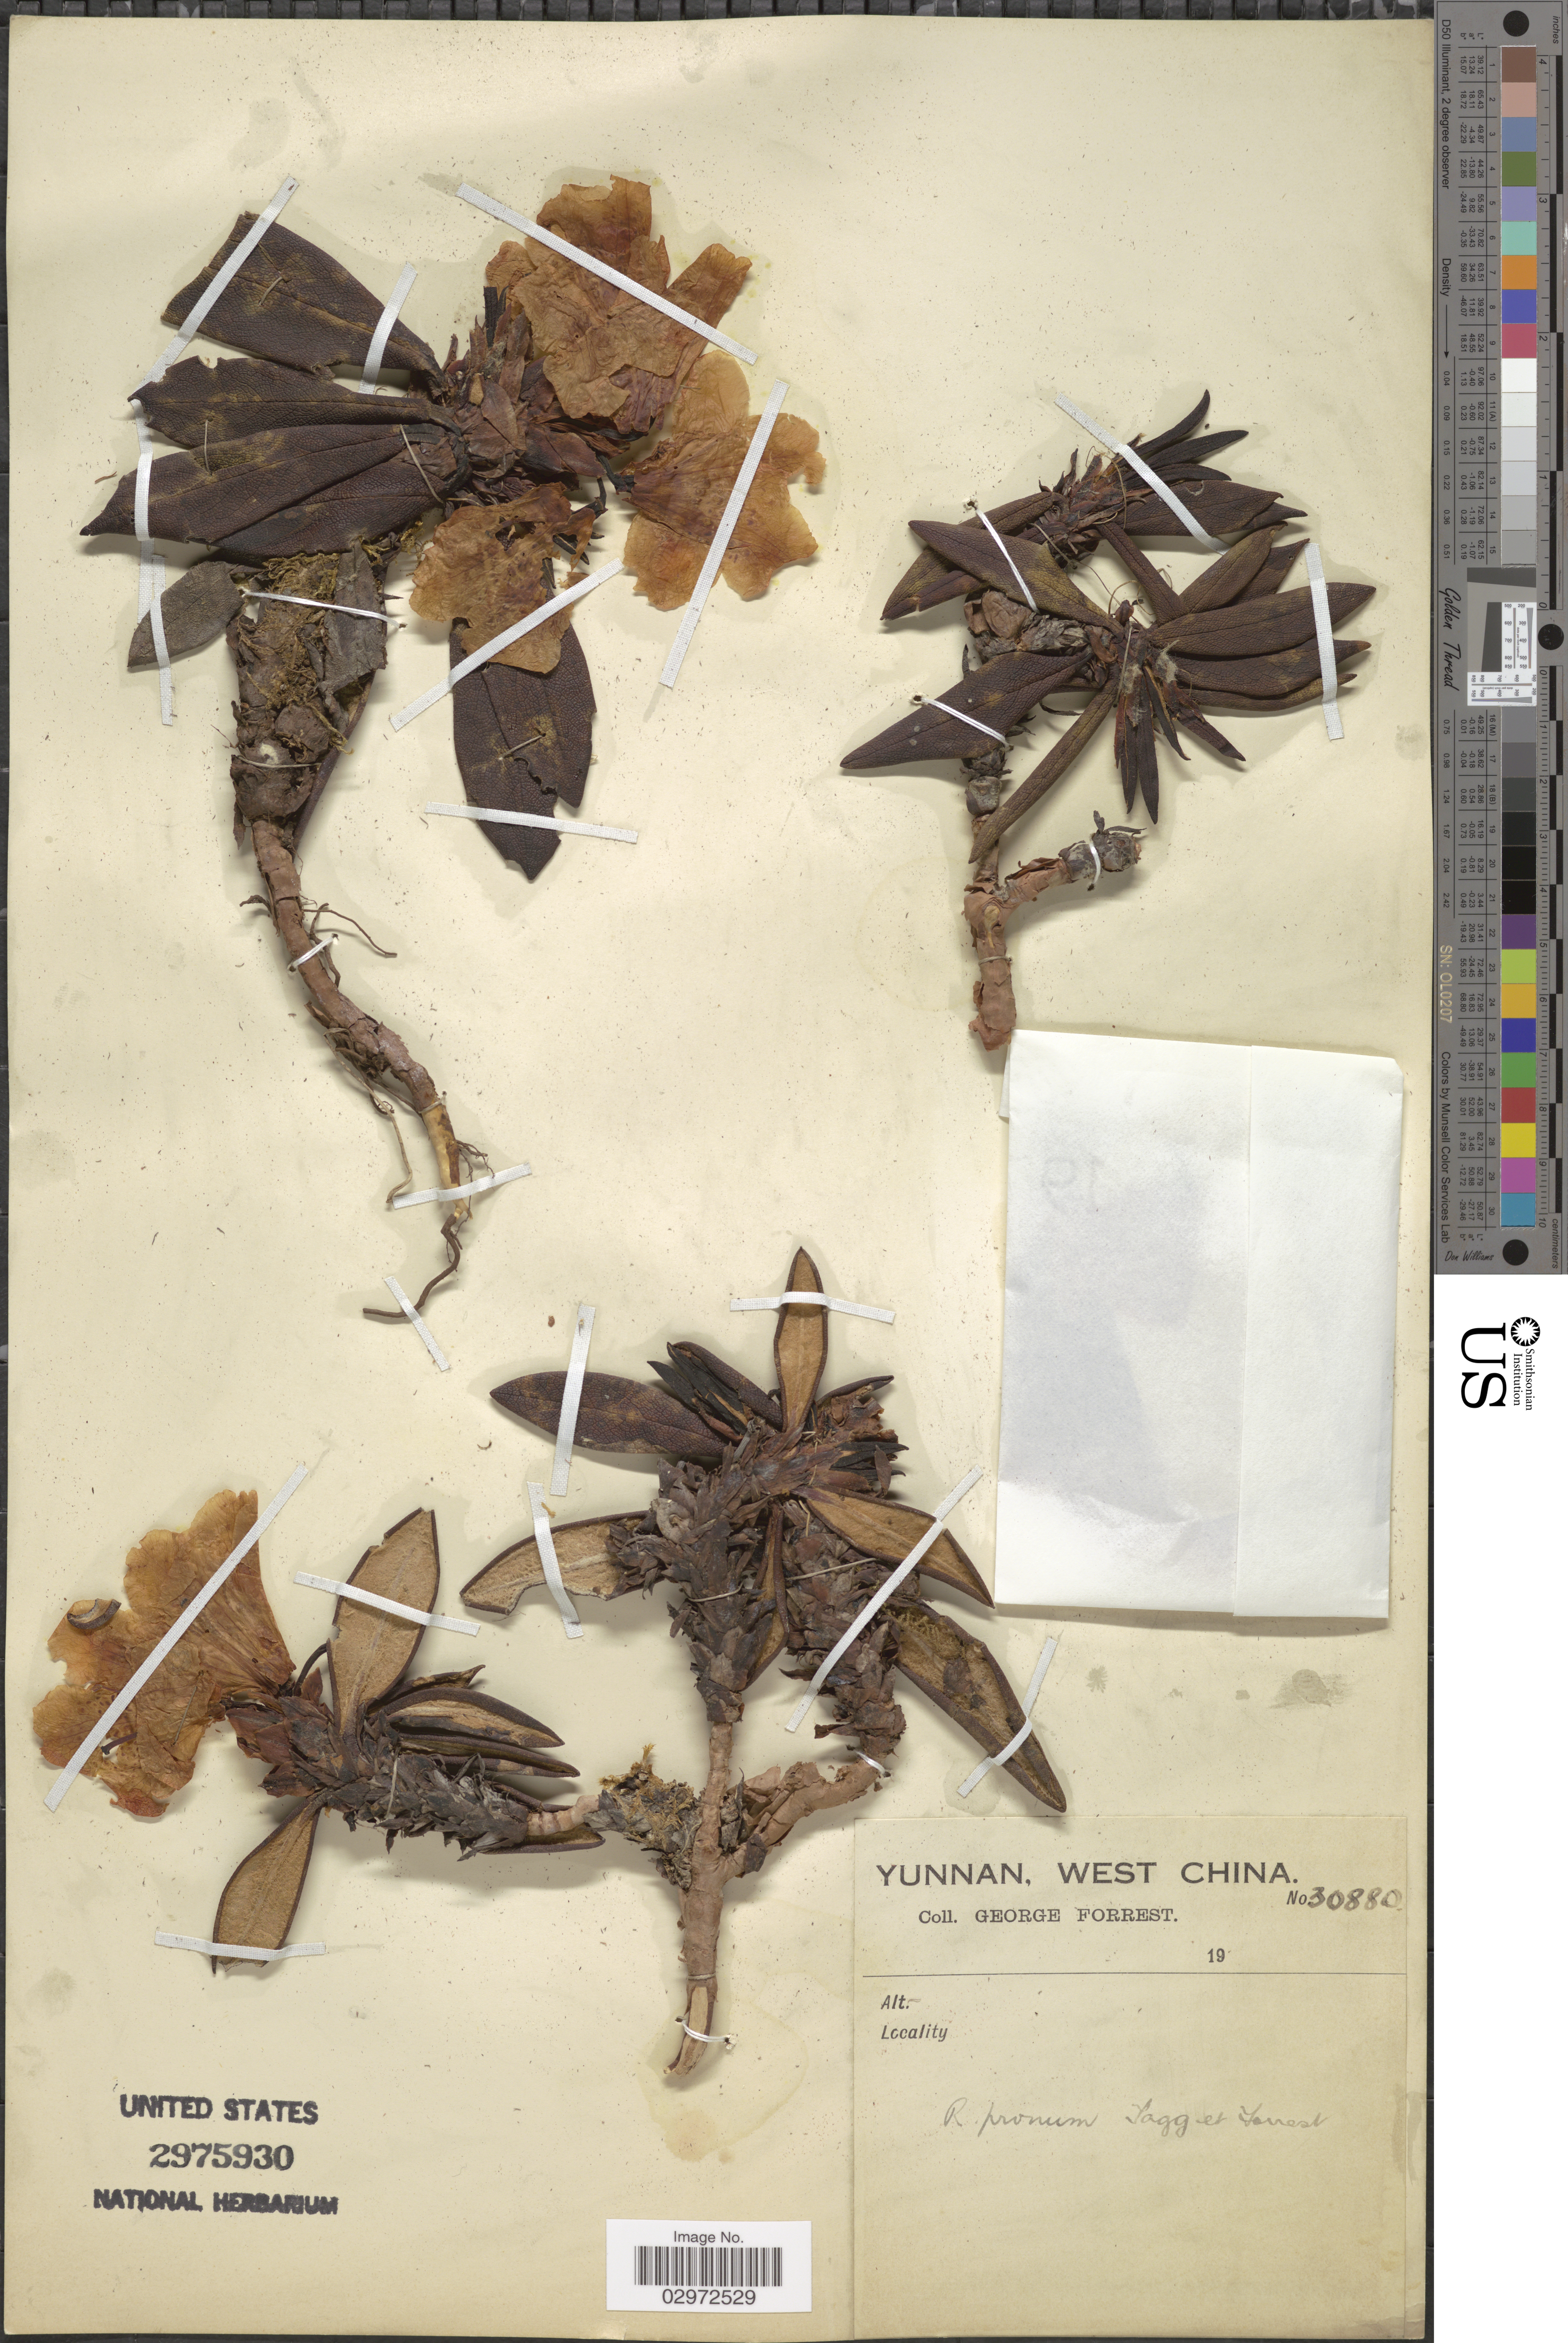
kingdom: Plantae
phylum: Tracheophyta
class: Magnoliopsida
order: Ericales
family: Ericaceae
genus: Rhododendron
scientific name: Rhododendron pronum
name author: Tagg & Forrest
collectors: G. Forrest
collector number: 30880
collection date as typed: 19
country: China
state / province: Yunnan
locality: West China.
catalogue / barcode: US 2975930